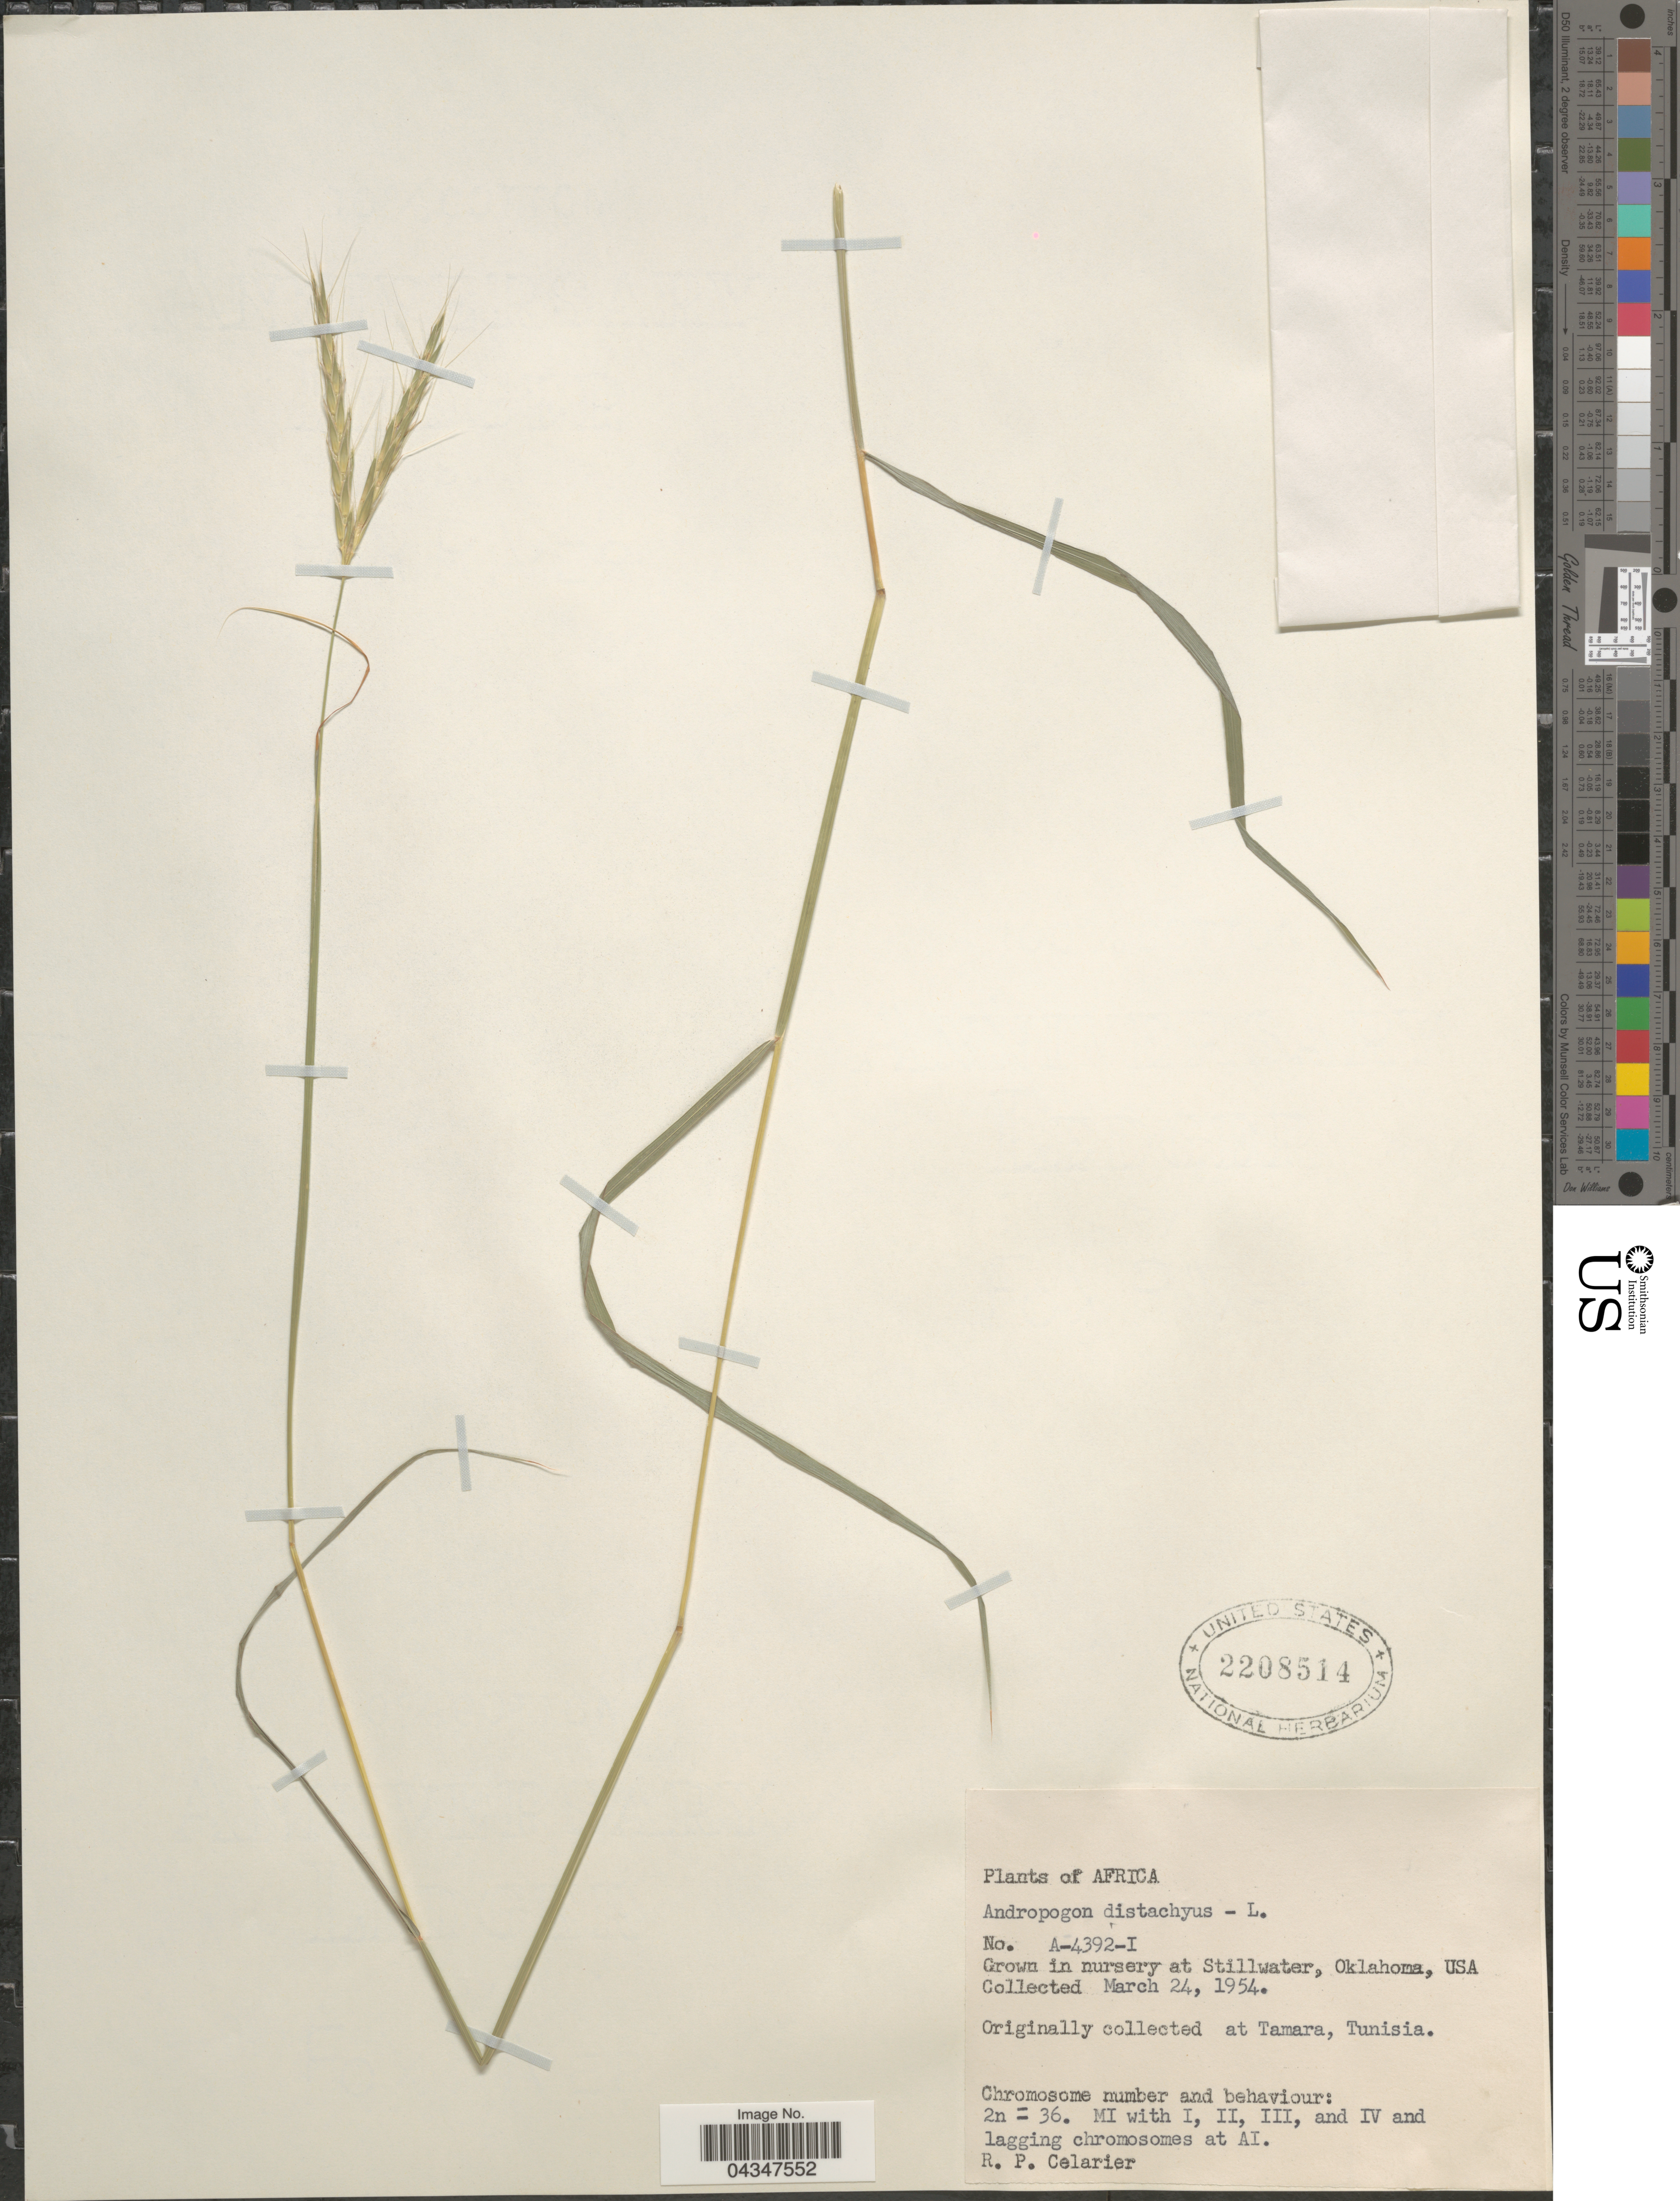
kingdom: Plantae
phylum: Tracheophyta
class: Liliopsida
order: Poales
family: Poaceae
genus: Andropogon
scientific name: Andropogon distachyos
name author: L.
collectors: R. Celarier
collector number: A-4392-I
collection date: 1954-03-24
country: United States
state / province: Oklahoma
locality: In nursery at Stillwater.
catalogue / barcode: US 2208514